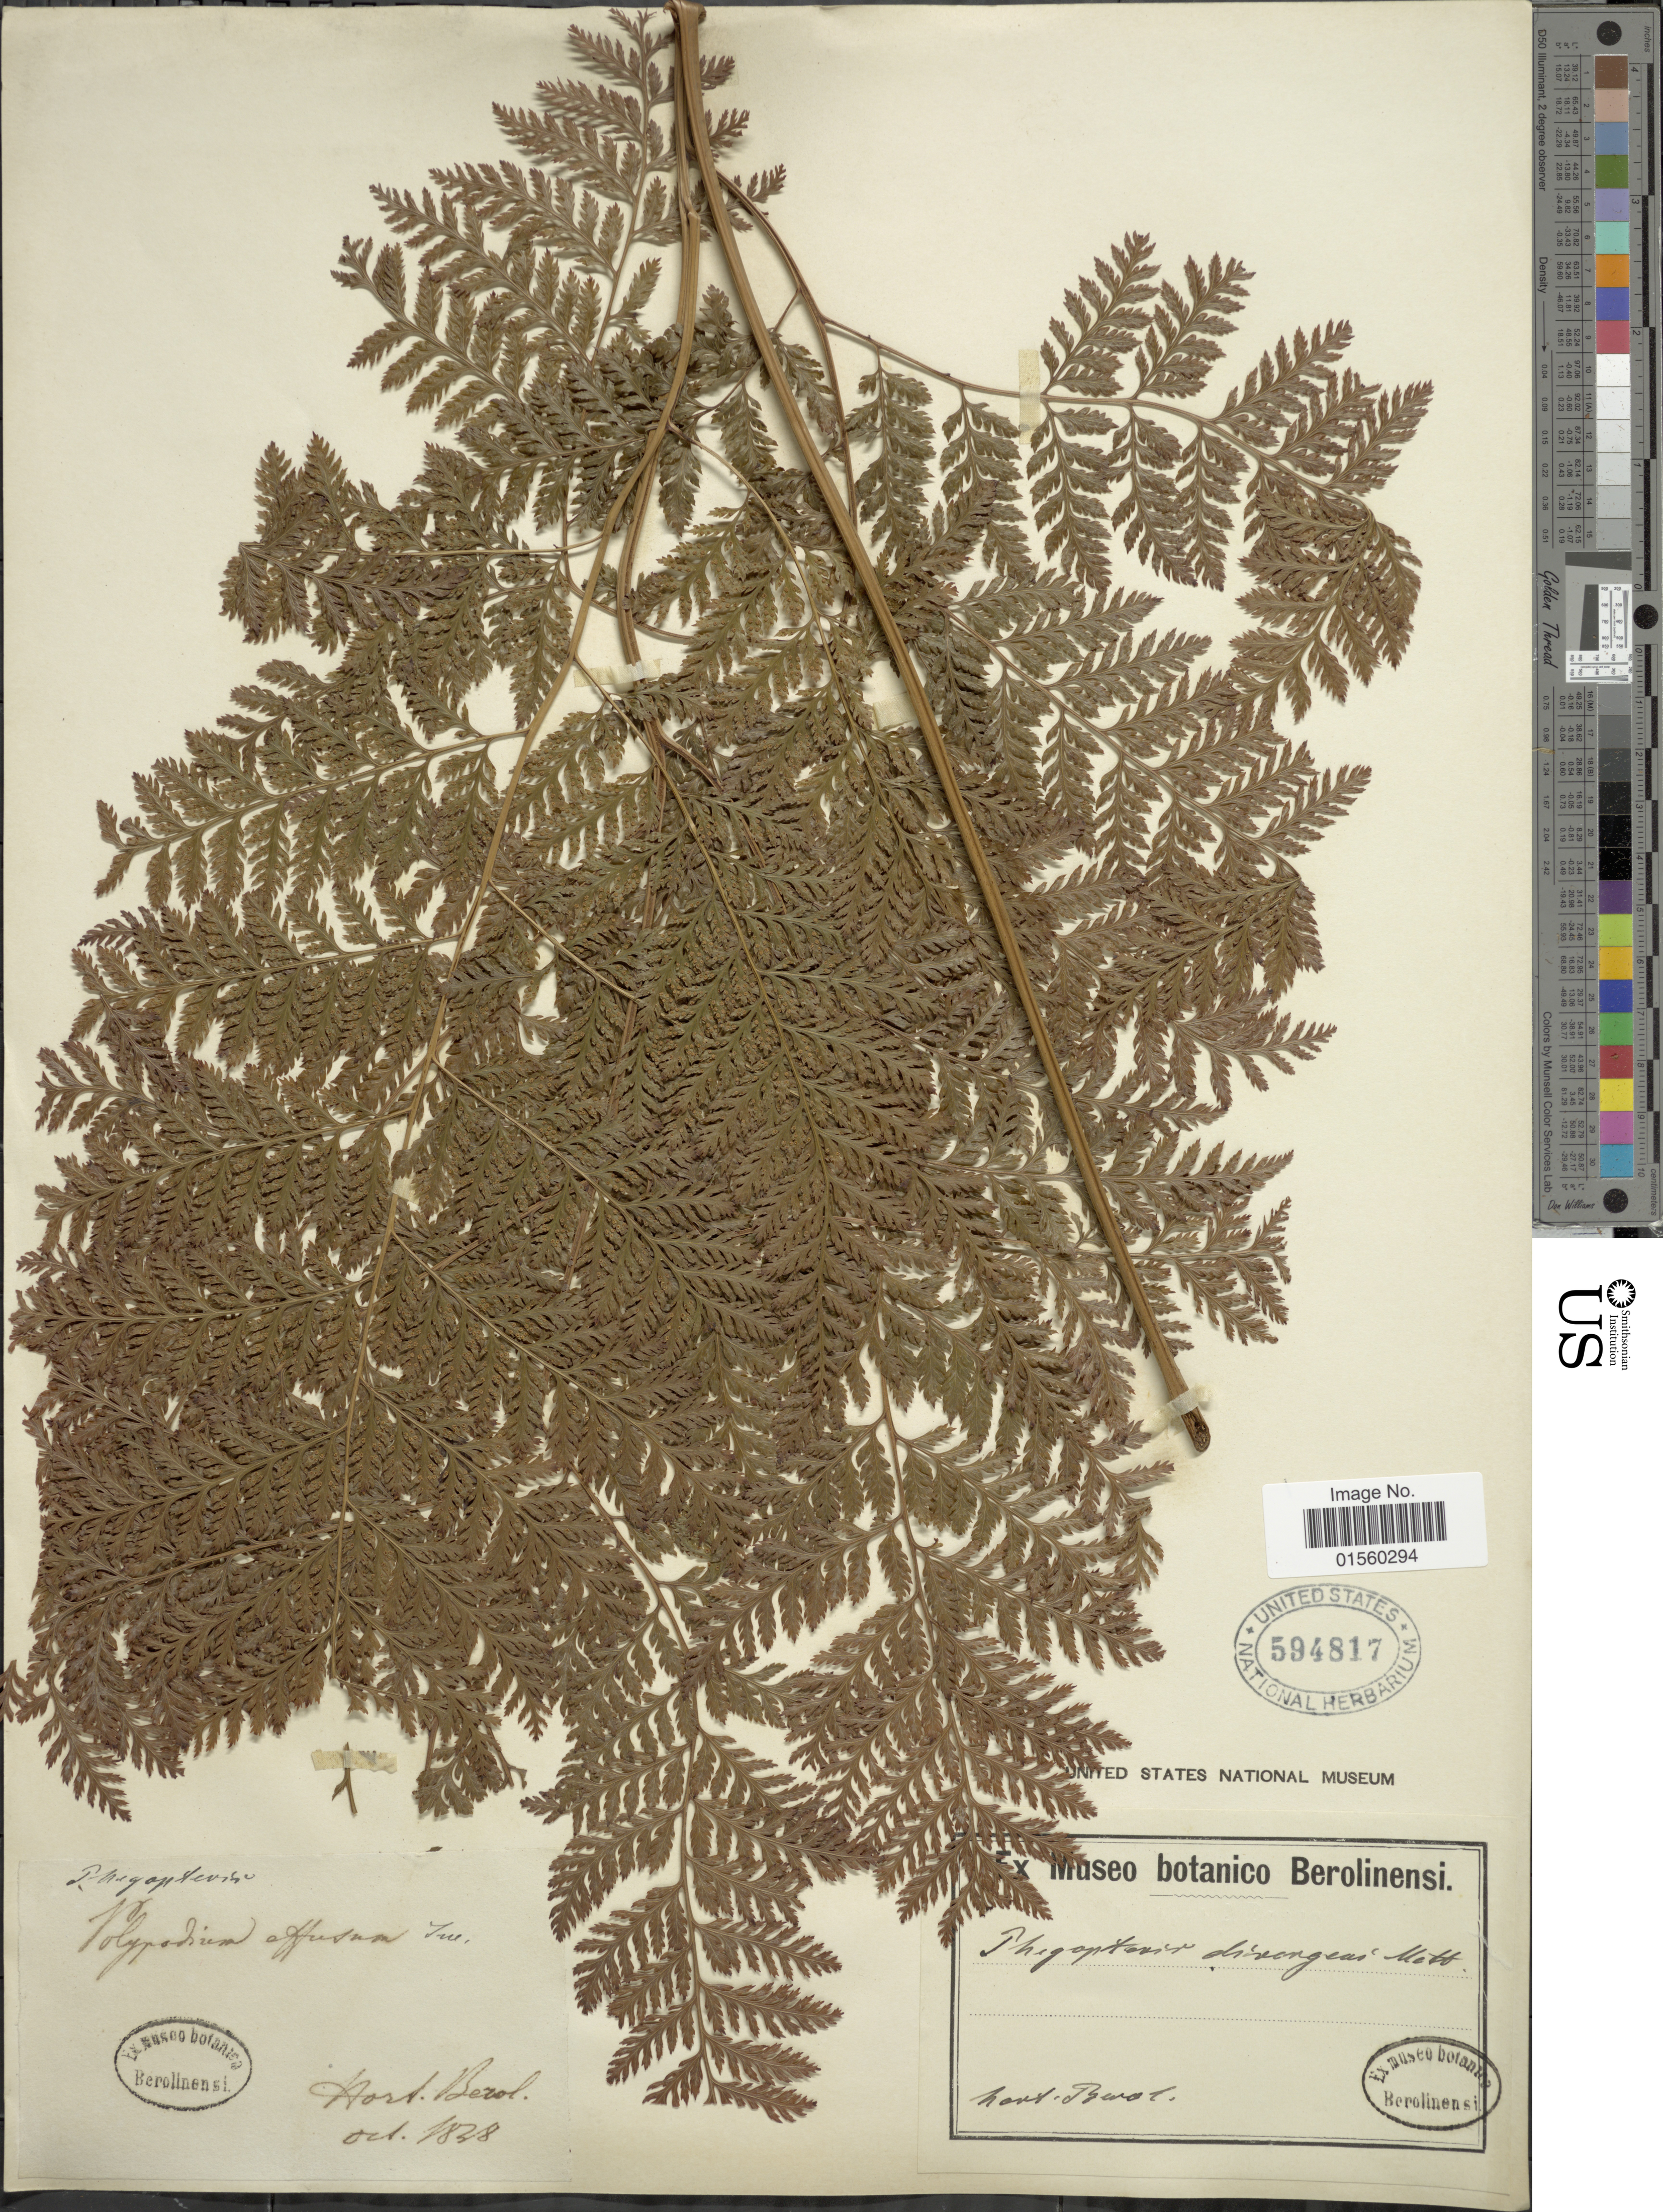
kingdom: Plantae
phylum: Tracheophyta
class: Polypodiopsida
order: Polypodiales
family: Dryopteridaceae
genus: Parapolystichum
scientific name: Parapolystichum effusum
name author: (Sw.) Ching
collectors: ex Museo Botanico Berolinensi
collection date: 1848-10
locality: Hort. Berol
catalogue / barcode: US 594817